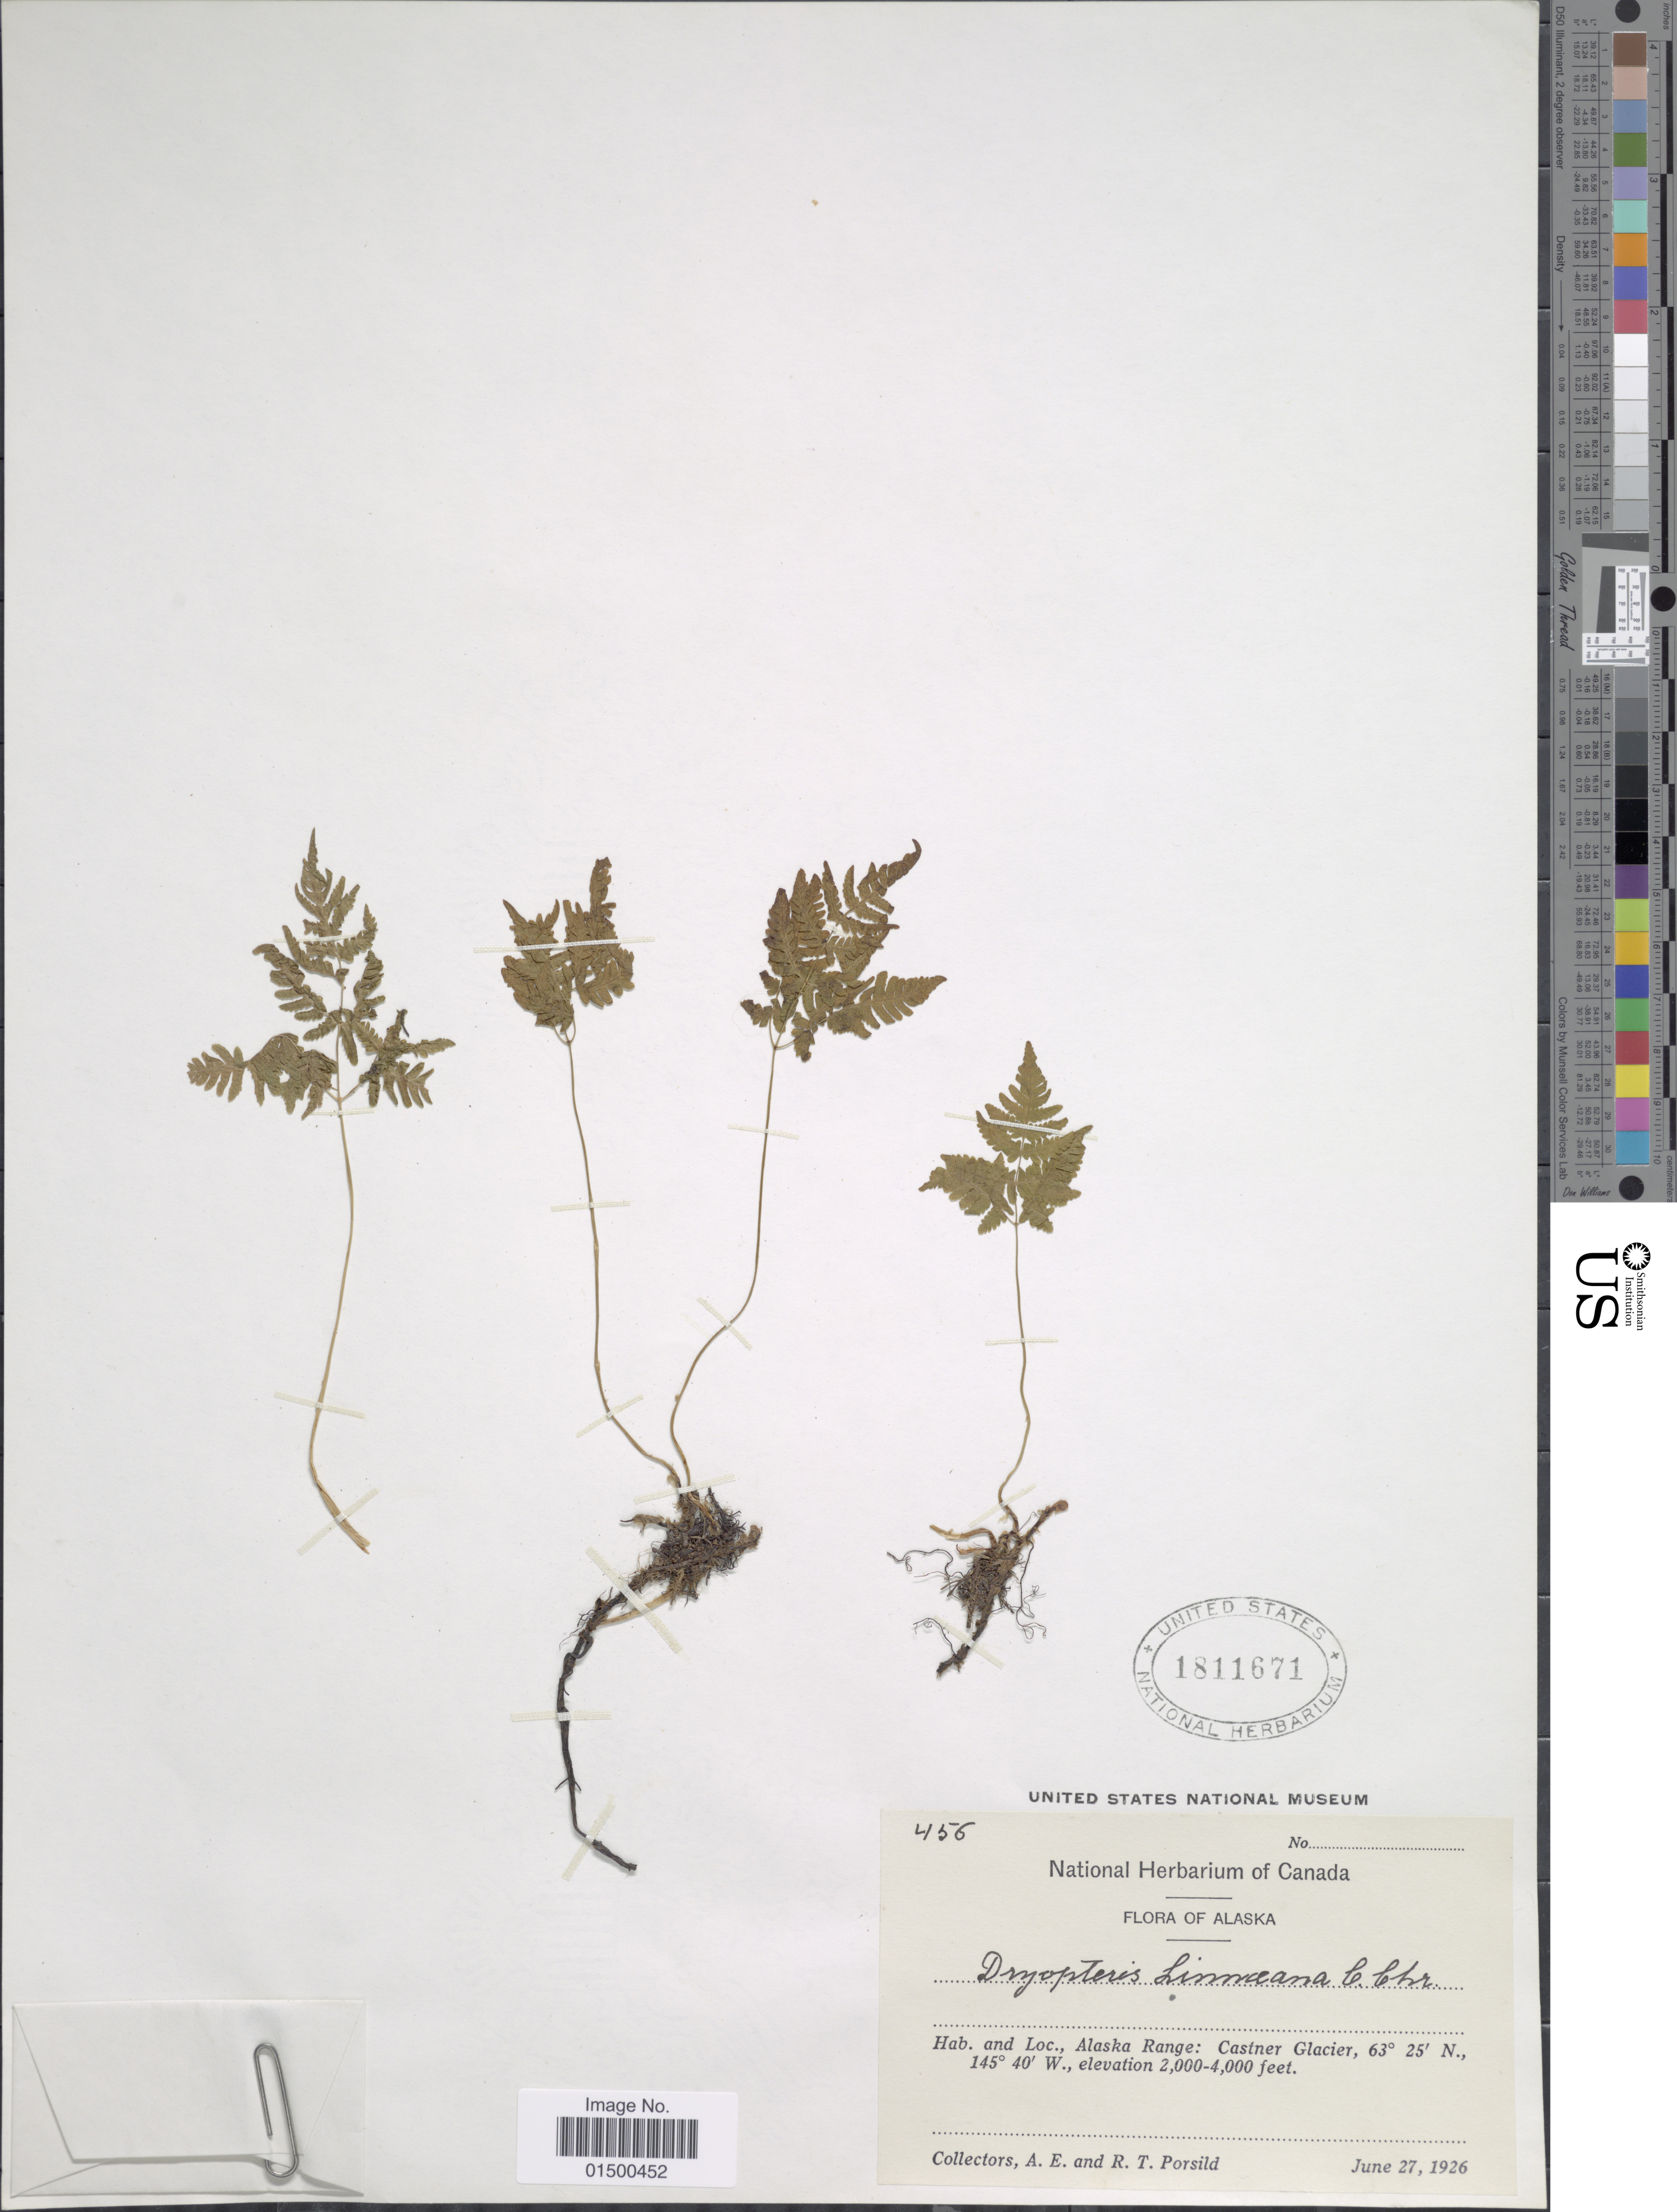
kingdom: Plantae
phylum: Tracheophyta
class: Polypodiopsida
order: Polypodiales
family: Cystopteridaceae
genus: Gymnocarpium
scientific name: Gymnocarpium x intermedium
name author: Sarvela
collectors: A. E. Porsild & R. T. Porsild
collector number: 456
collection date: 1926-06-27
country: United States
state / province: Alaska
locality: Alaska Range: Castner Glacier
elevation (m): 305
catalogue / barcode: US 1811671